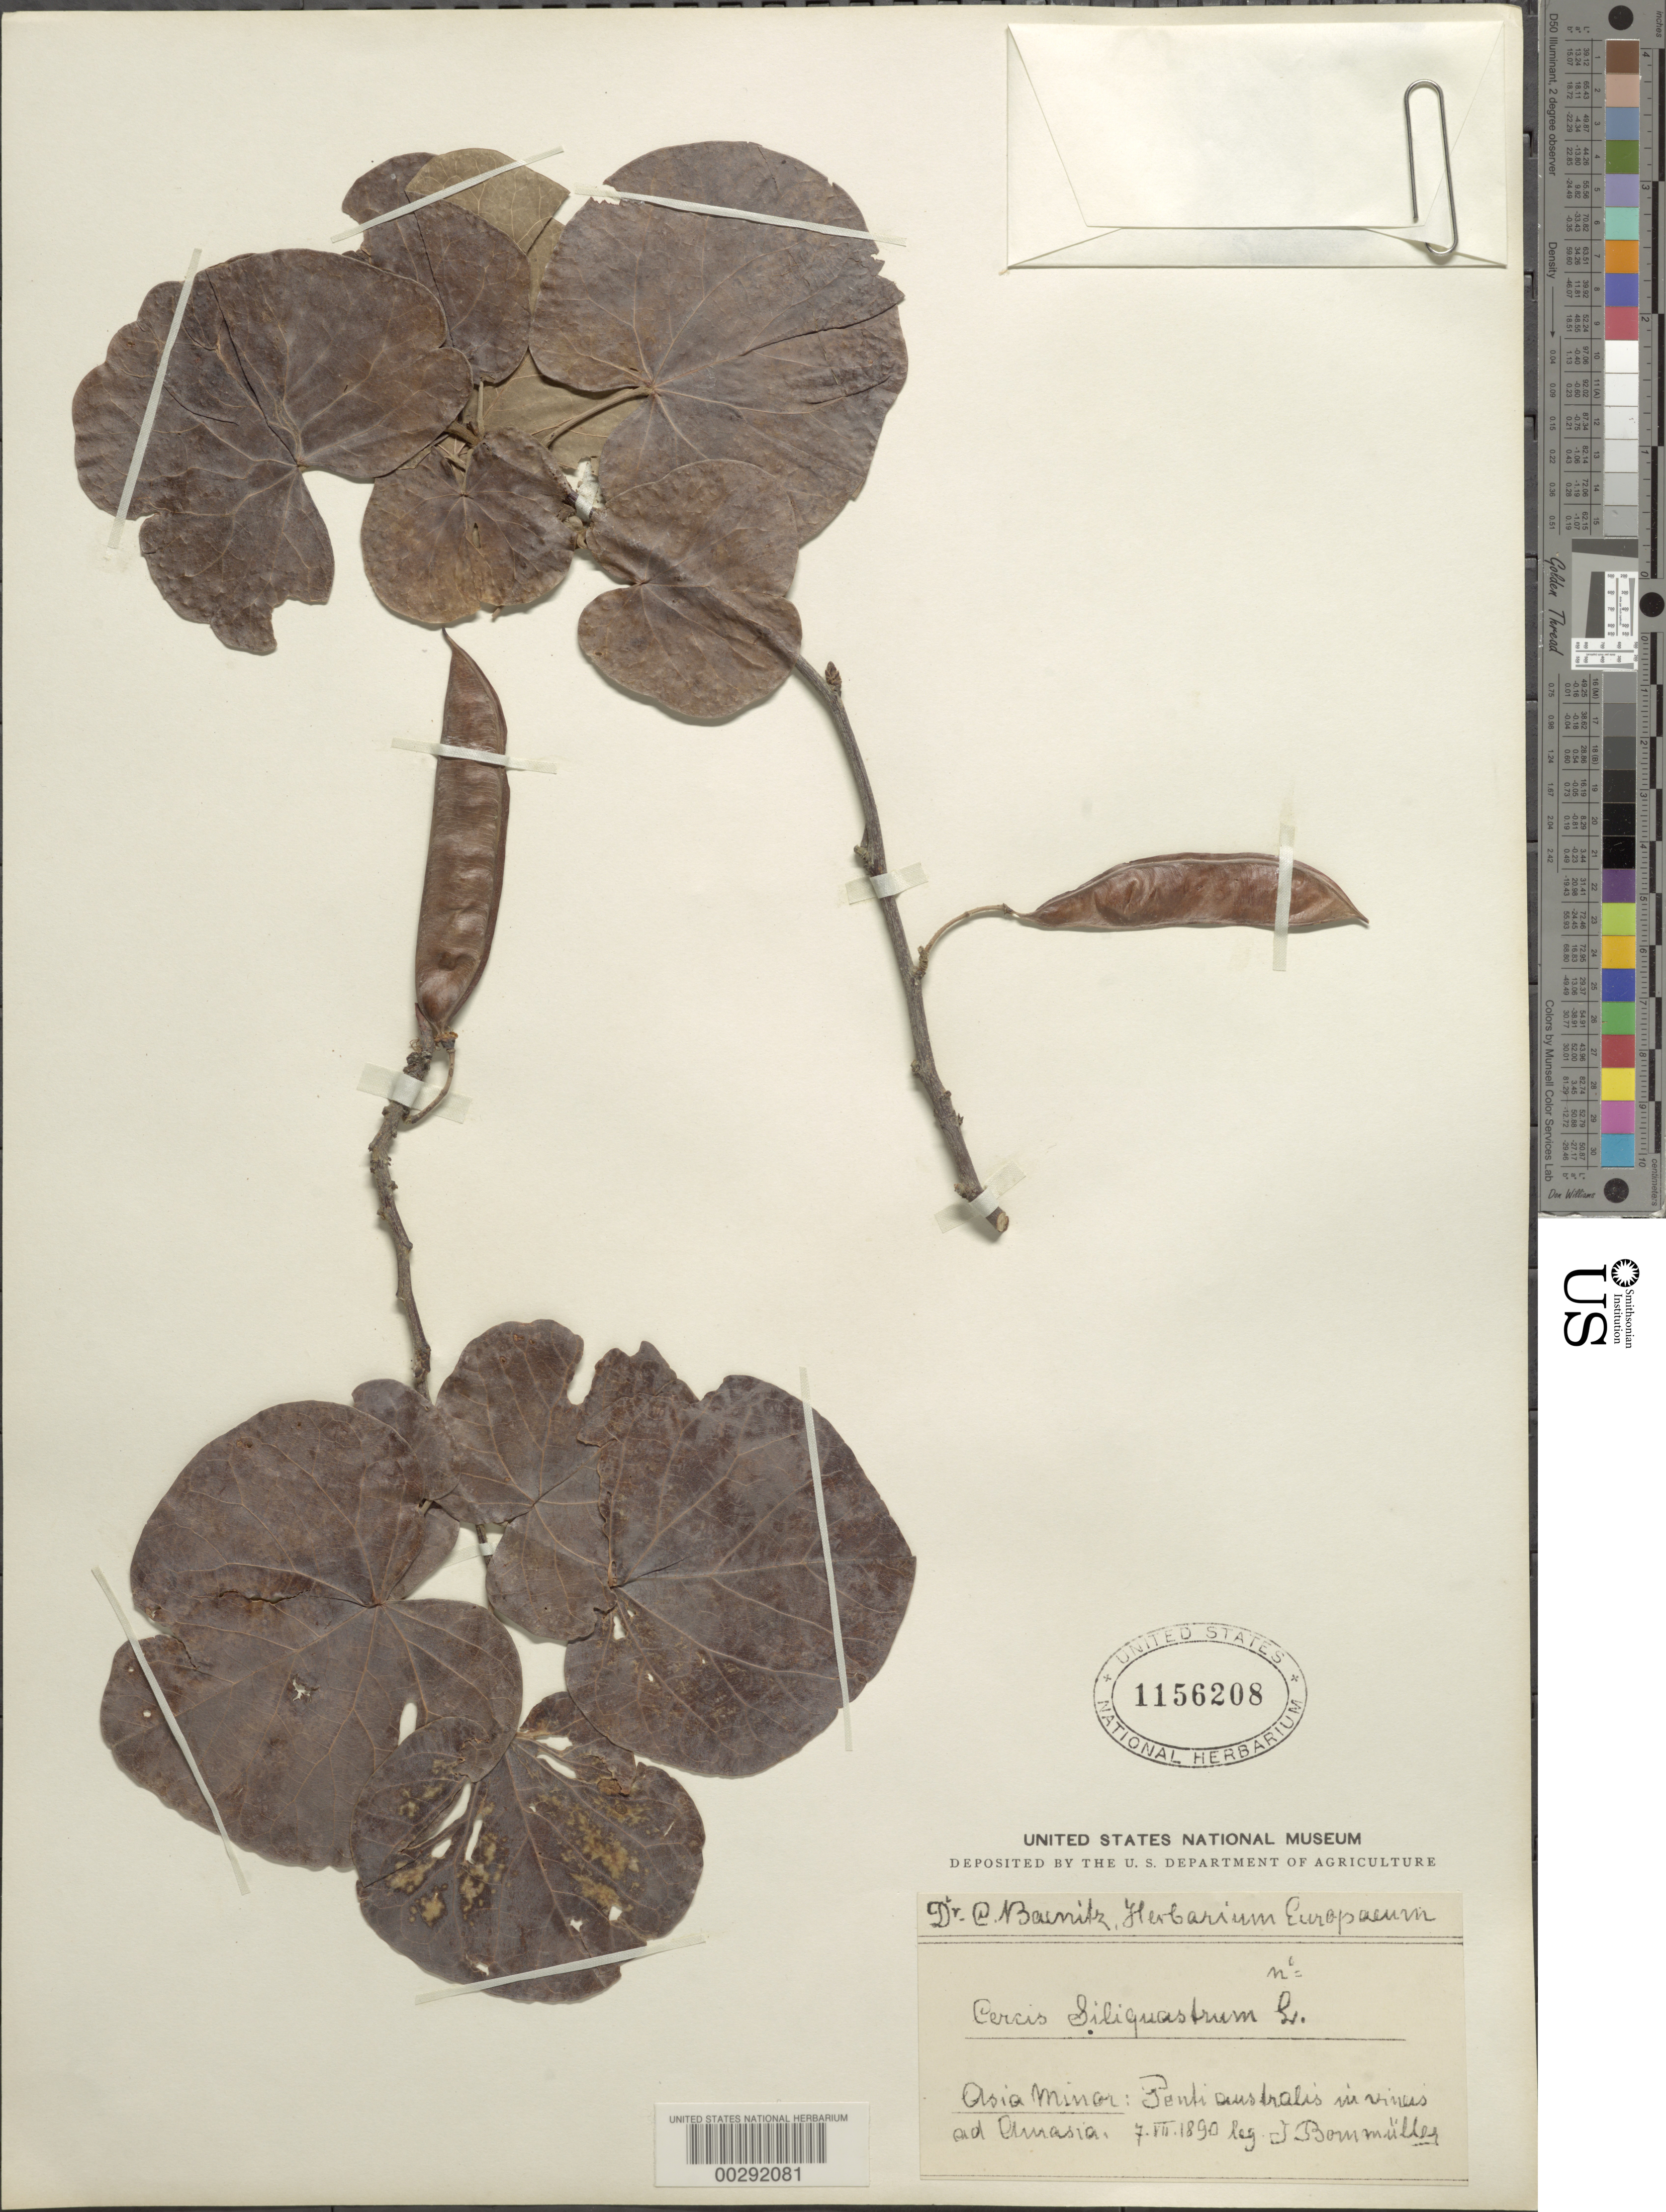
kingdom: Plantae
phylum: Tracheophyta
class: Magnoliopsida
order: Fabales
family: Fabaceae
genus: Cercis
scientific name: Cercis sp.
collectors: J. Bornmüller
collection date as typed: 07 Jul 1890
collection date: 1890-07-07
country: Turkey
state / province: Amasya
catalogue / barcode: US 1156208